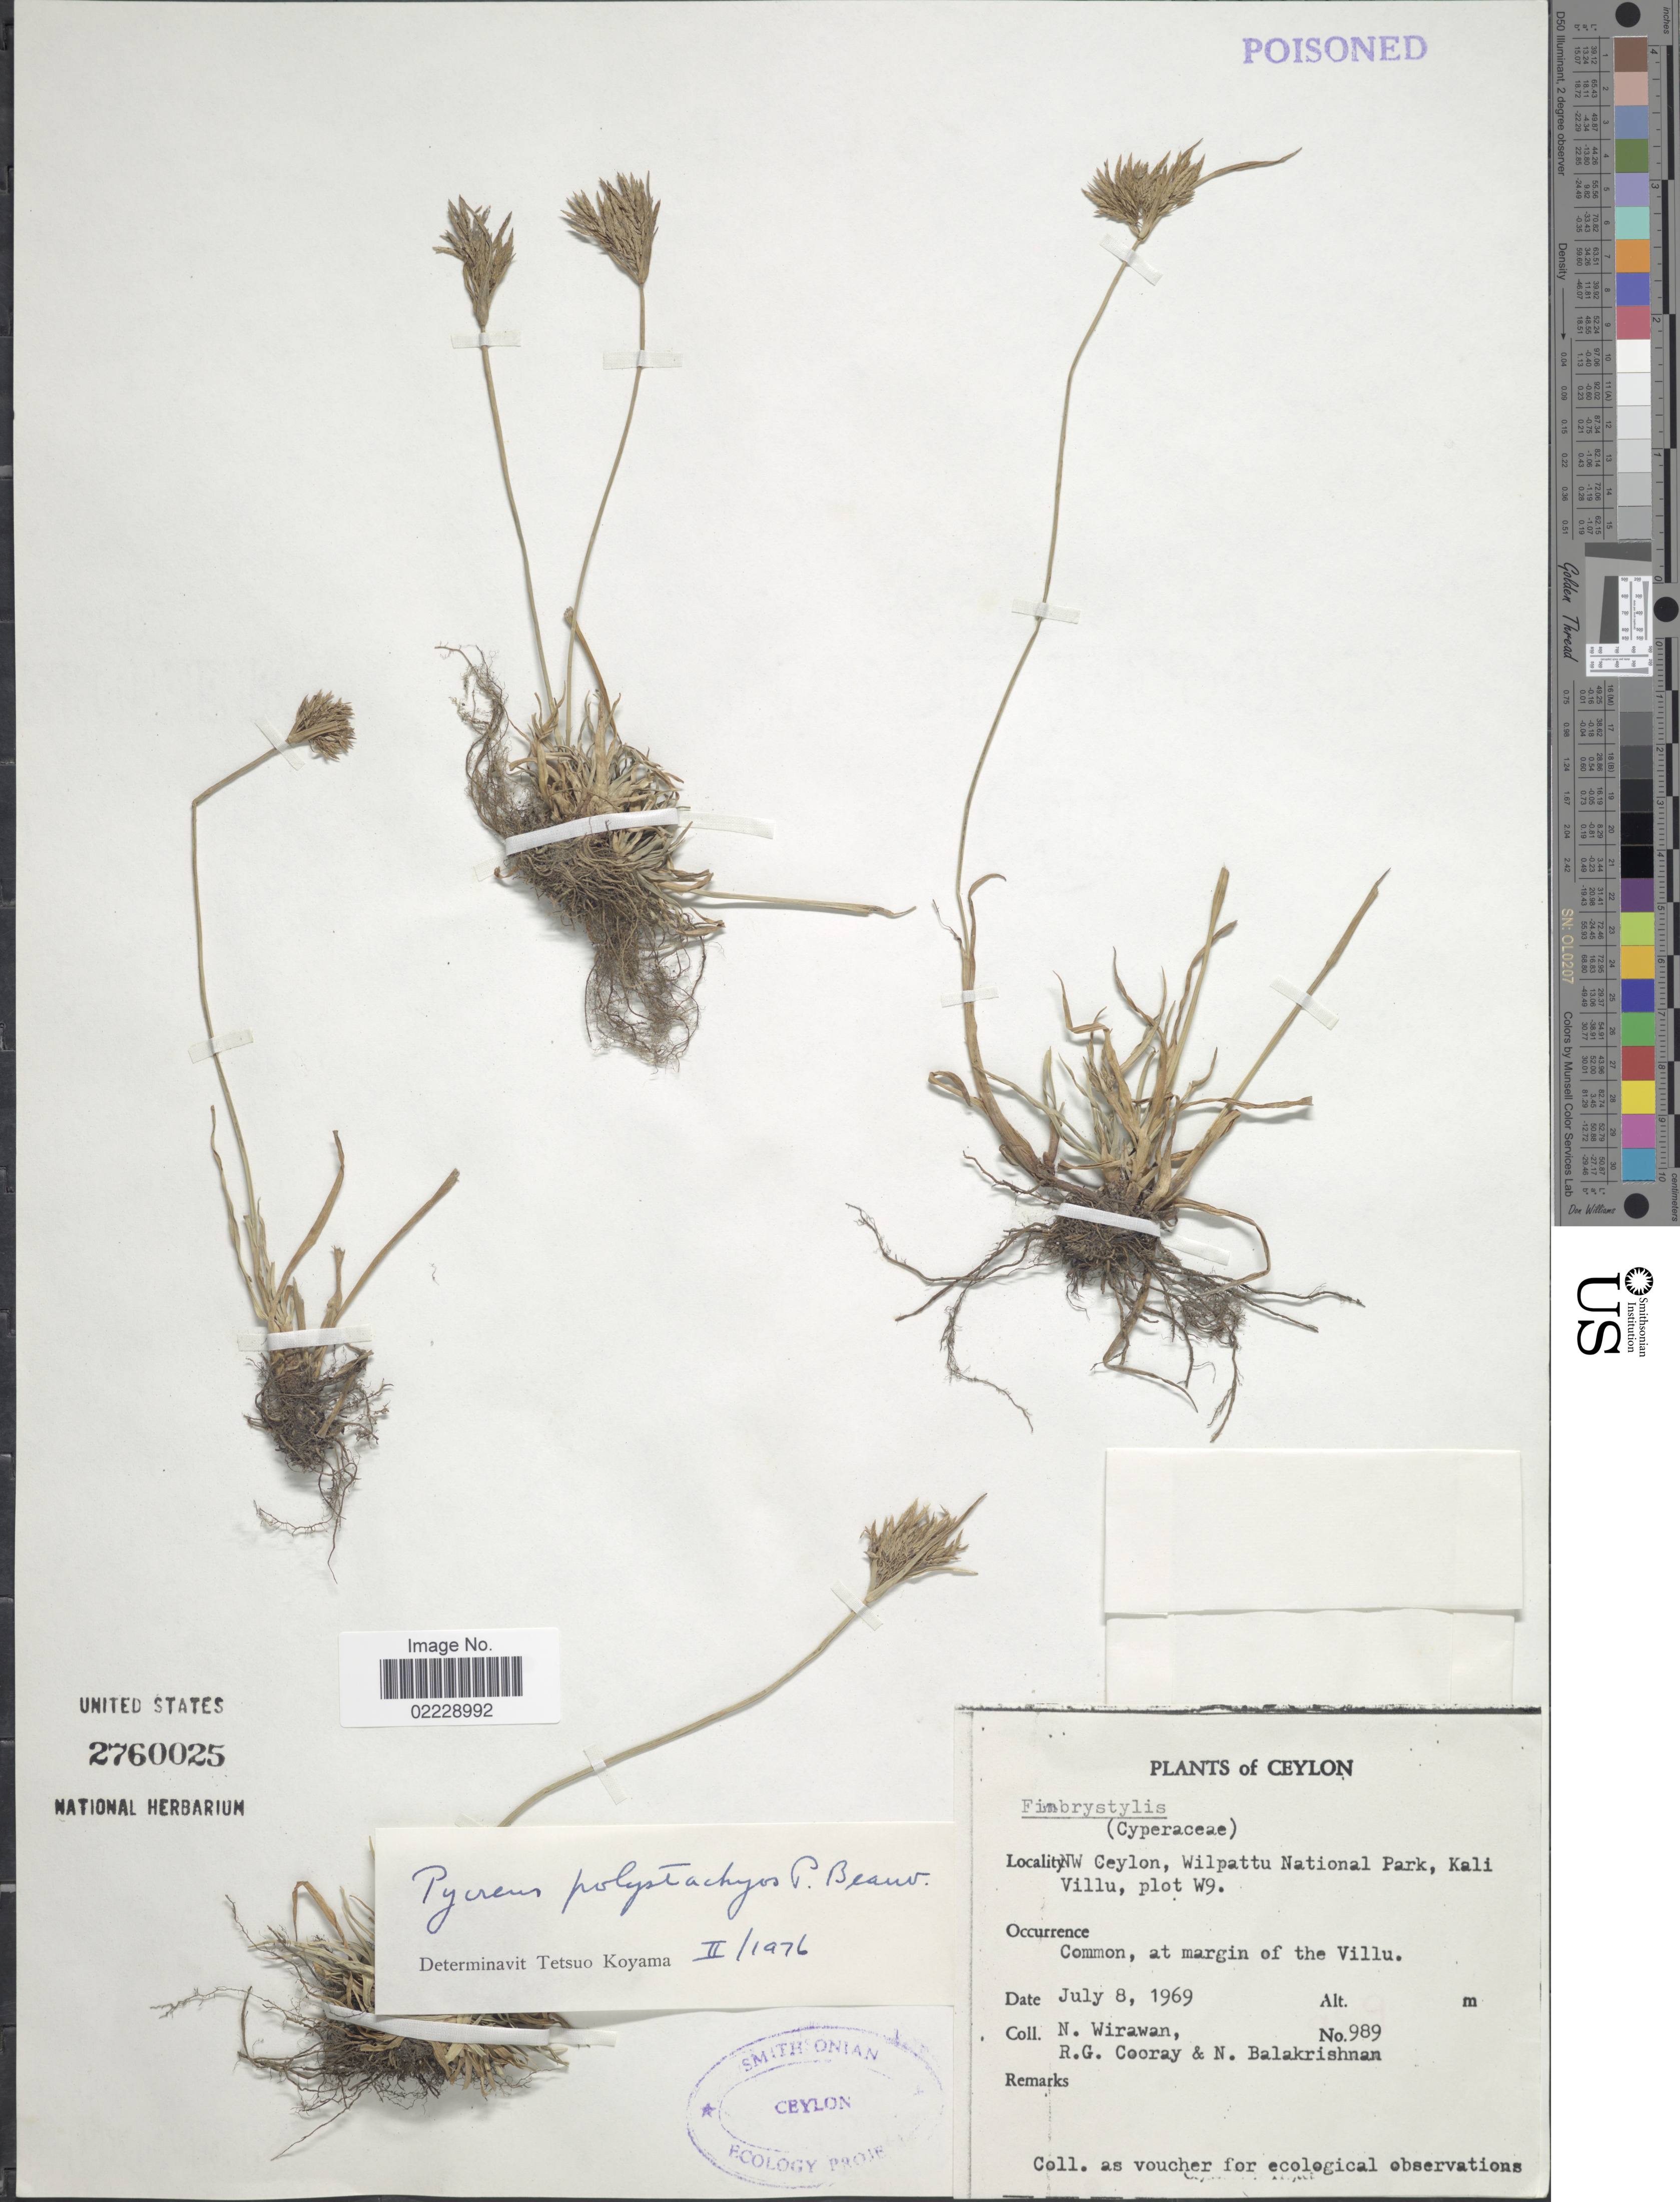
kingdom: Plantae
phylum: Tracheophyta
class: Liliopsida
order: Poales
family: Cyperaceae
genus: Cyperus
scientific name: Cyperus polystachyos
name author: Rottb.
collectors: N. Wirawan, R. Cooray & N. Balakrishnan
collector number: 989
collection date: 1969-07-08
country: Sri Lanka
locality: Ceylon. NW Ceylon, Wilpattu National Park, Kali Villu, plot W9. Common, at margin of the Villu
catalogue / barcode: US 2760025